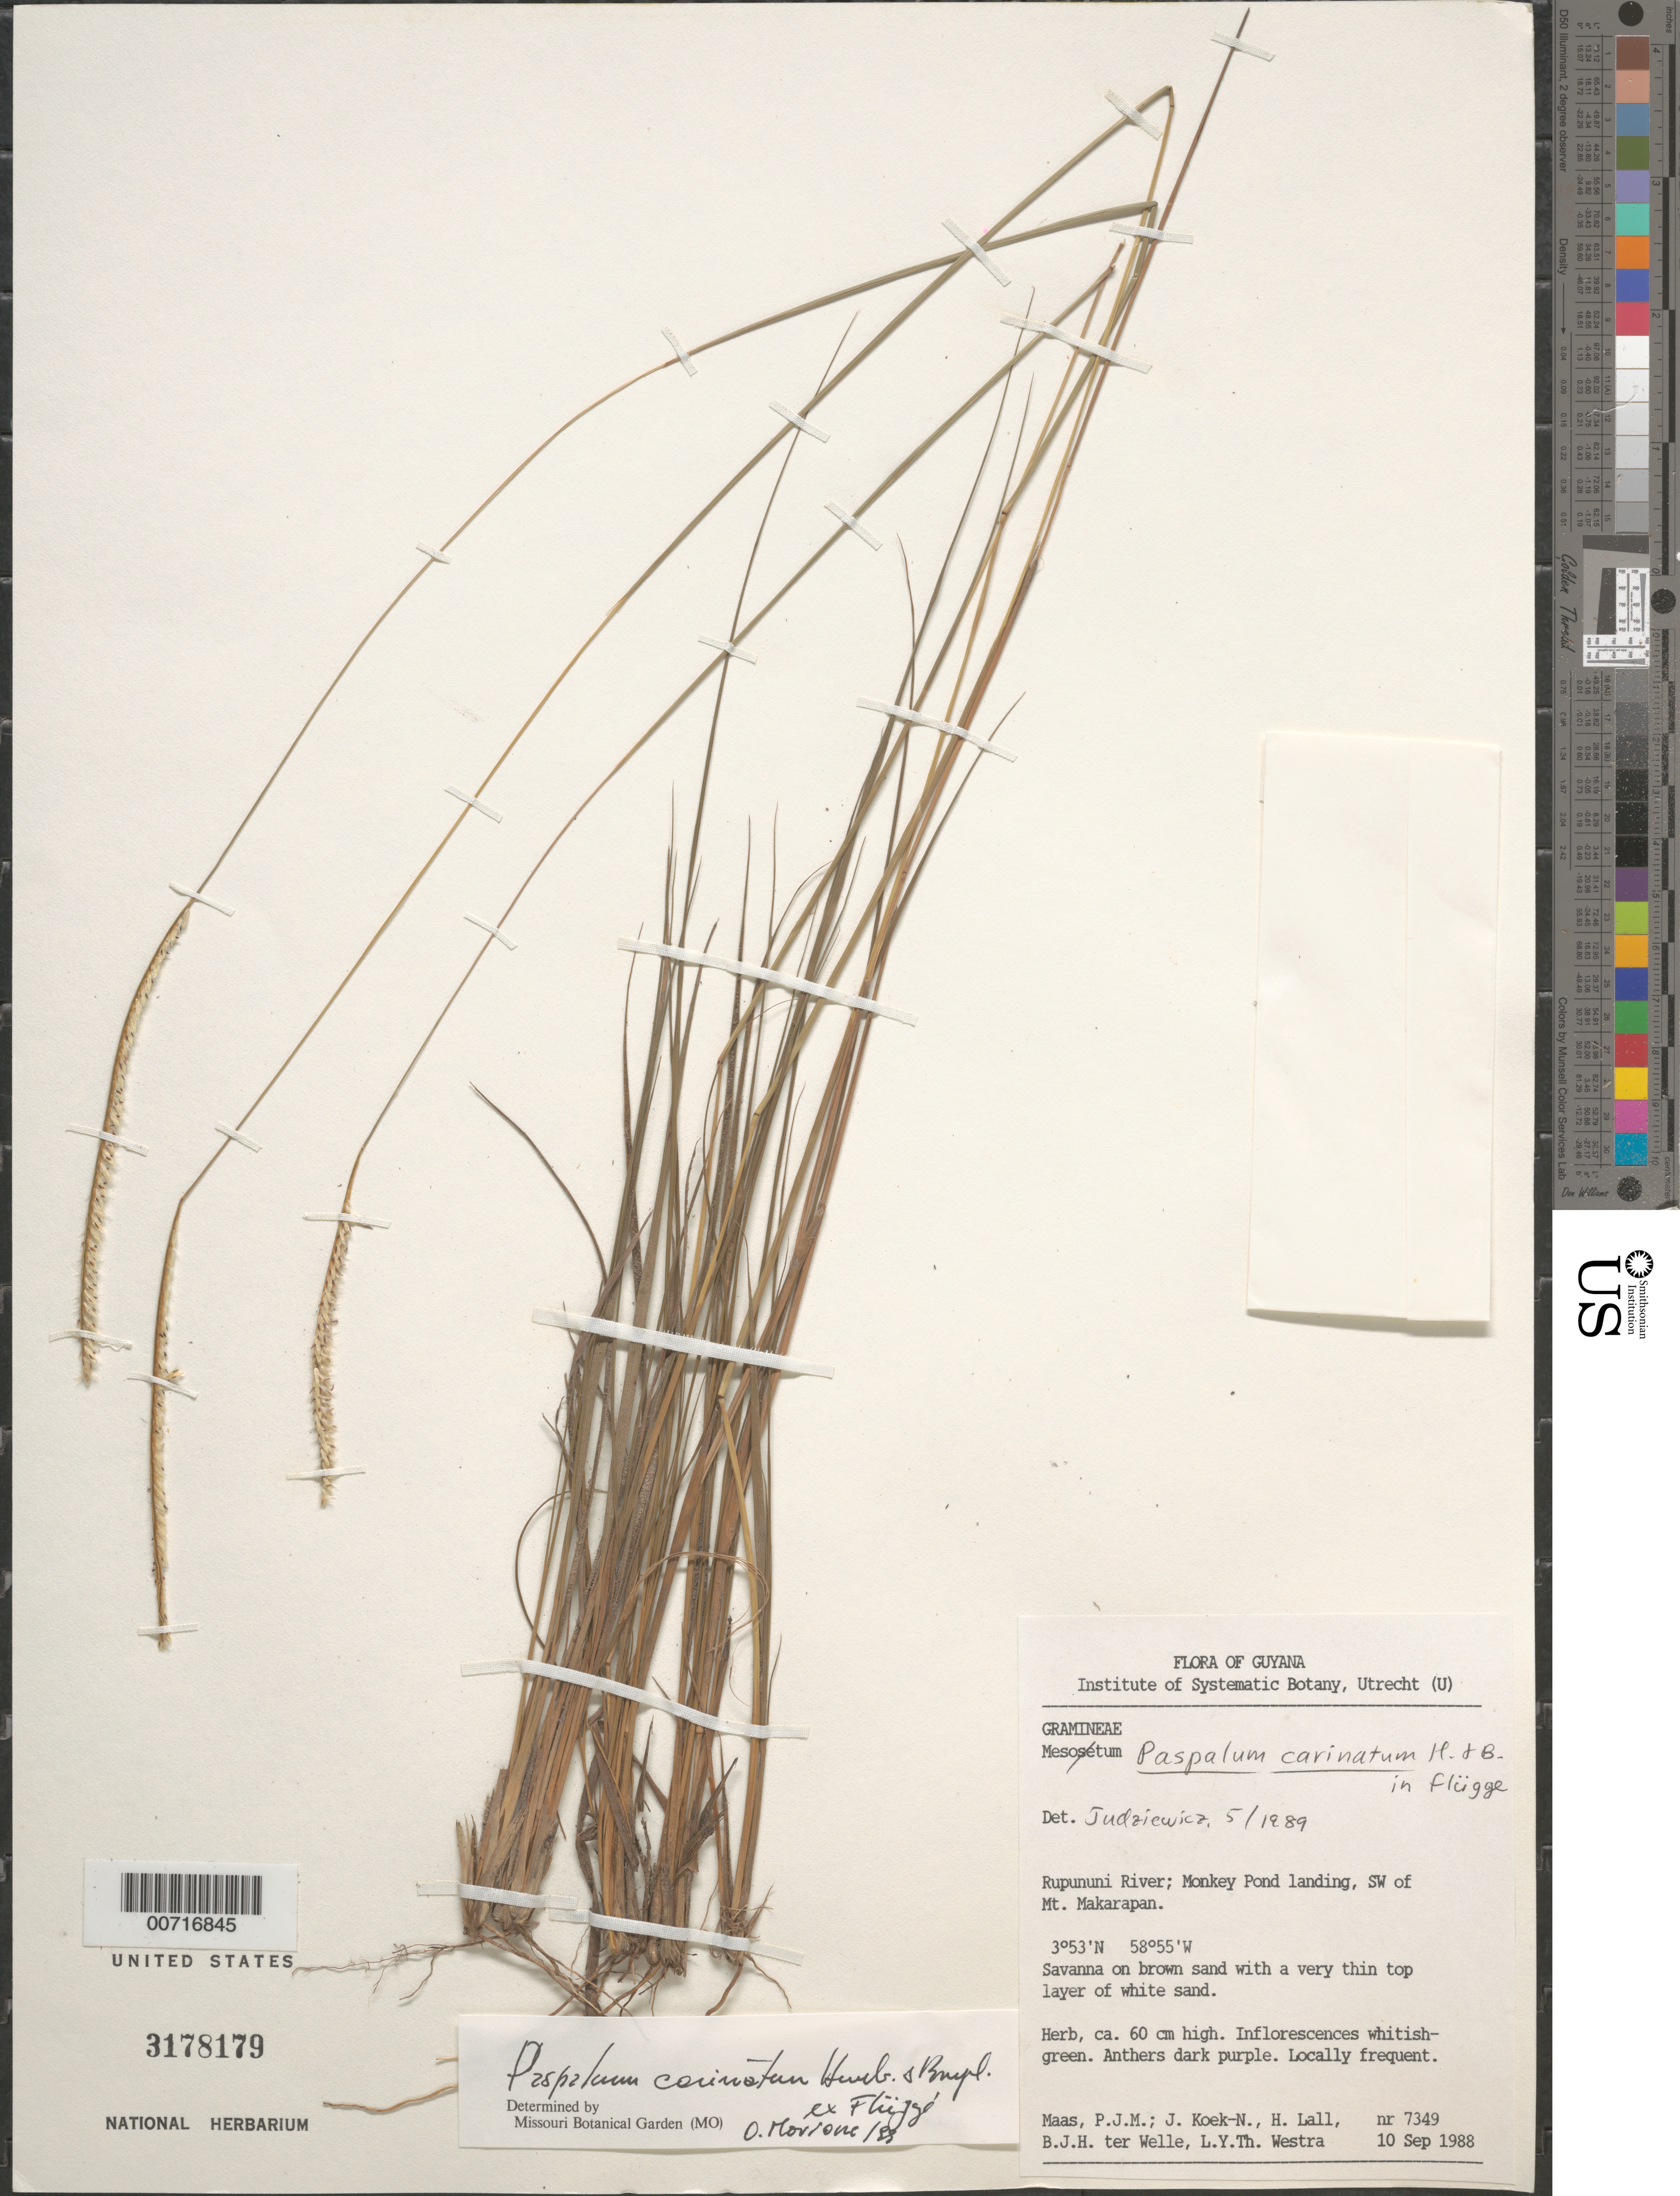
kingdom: Plantae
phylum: Tracheophyta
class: Liliopsida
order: Poales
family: Poaceae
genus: Paspalum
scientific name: Paspalum carinatum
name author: Humb. & Bonpl. ex Flüggé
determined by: Judziewicz, E. J.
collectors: P. Maas, J. Koek-Noorman, H. Lall, B. Welle & L. Y. T. Westra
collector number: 7349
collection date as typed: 10-Sep-88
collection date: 1988-09-10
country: Guyana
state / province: U. Takutu-U. Essequibo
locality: Rupununi River, Monkey Pond landing, SW of Mt. Makarapan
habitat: Savanna on brown sand with a very thin top layer of white sand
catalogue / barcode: US 3178179